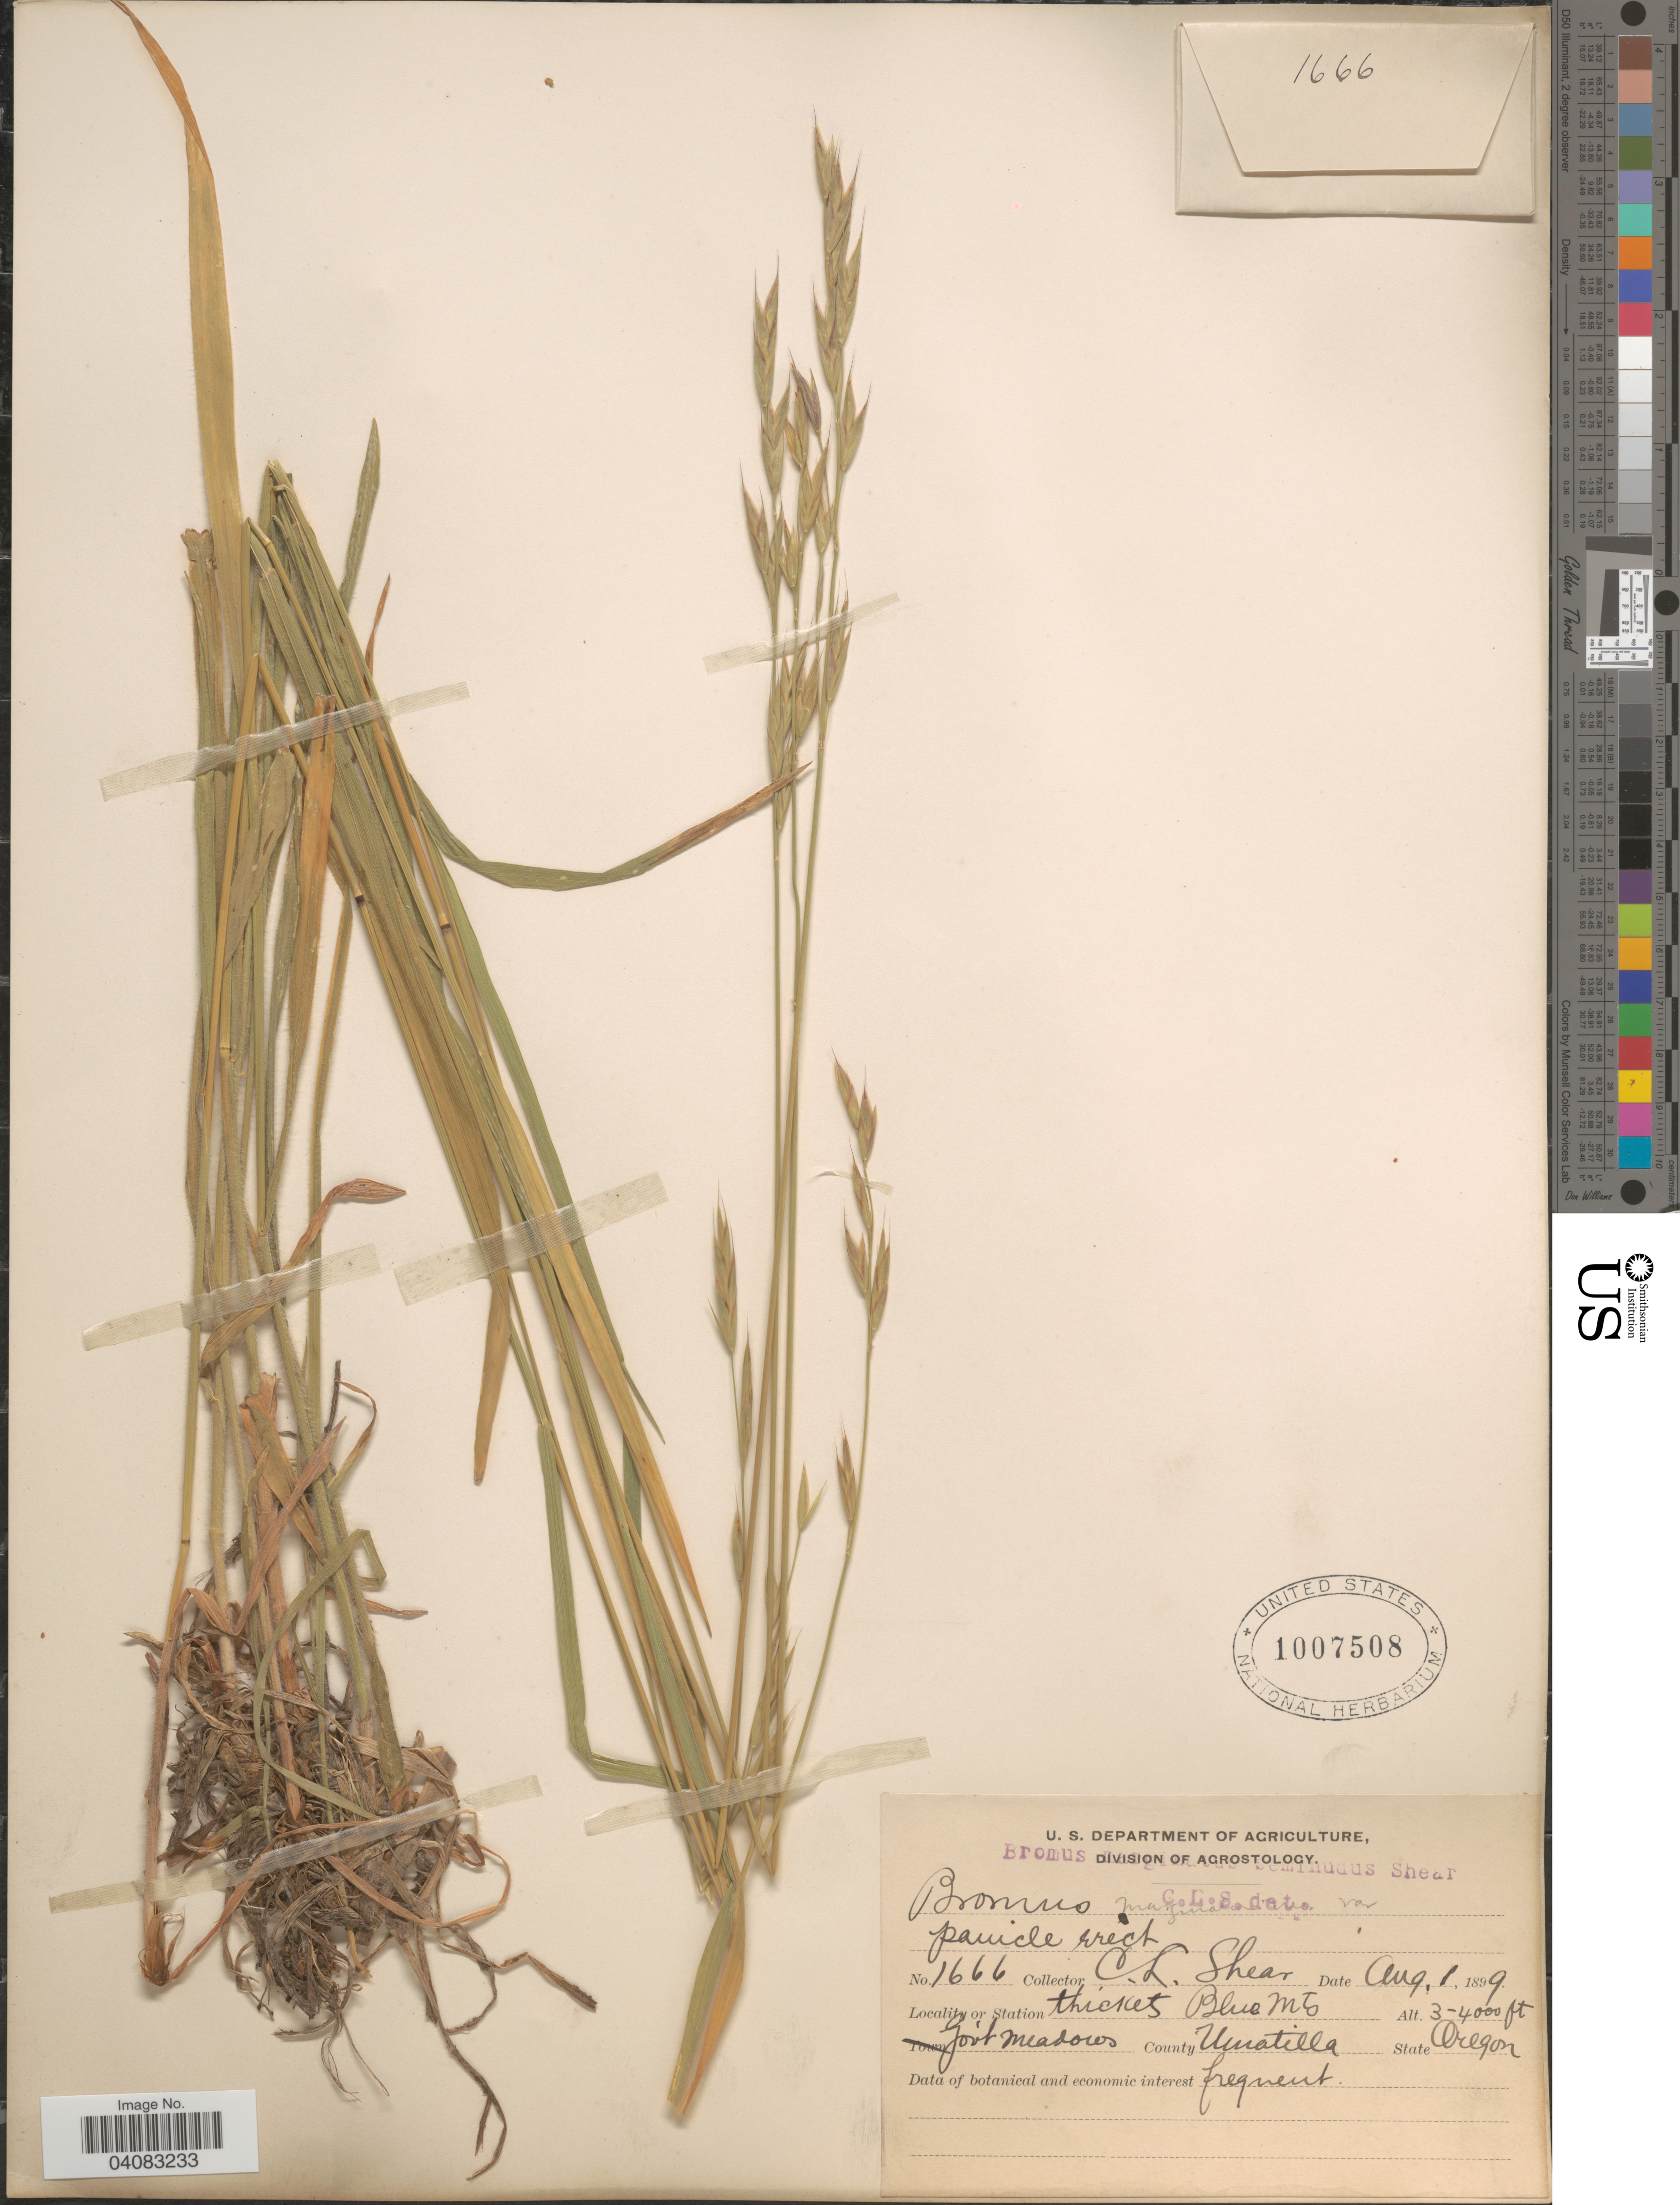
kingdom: Plantae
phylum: Tracheophyta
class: Liliopsida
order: Poales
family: Poaceae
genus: Bromus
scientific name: Bromus marginatus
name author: Nees ex Steud.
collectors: C. L. Shear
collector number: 1666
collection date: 1899-08-01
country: United States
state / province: Oregon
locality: Thickets. Blue Mts. Gov't Meadows. County Umatilla.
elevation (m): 914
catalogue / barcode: US 1007508